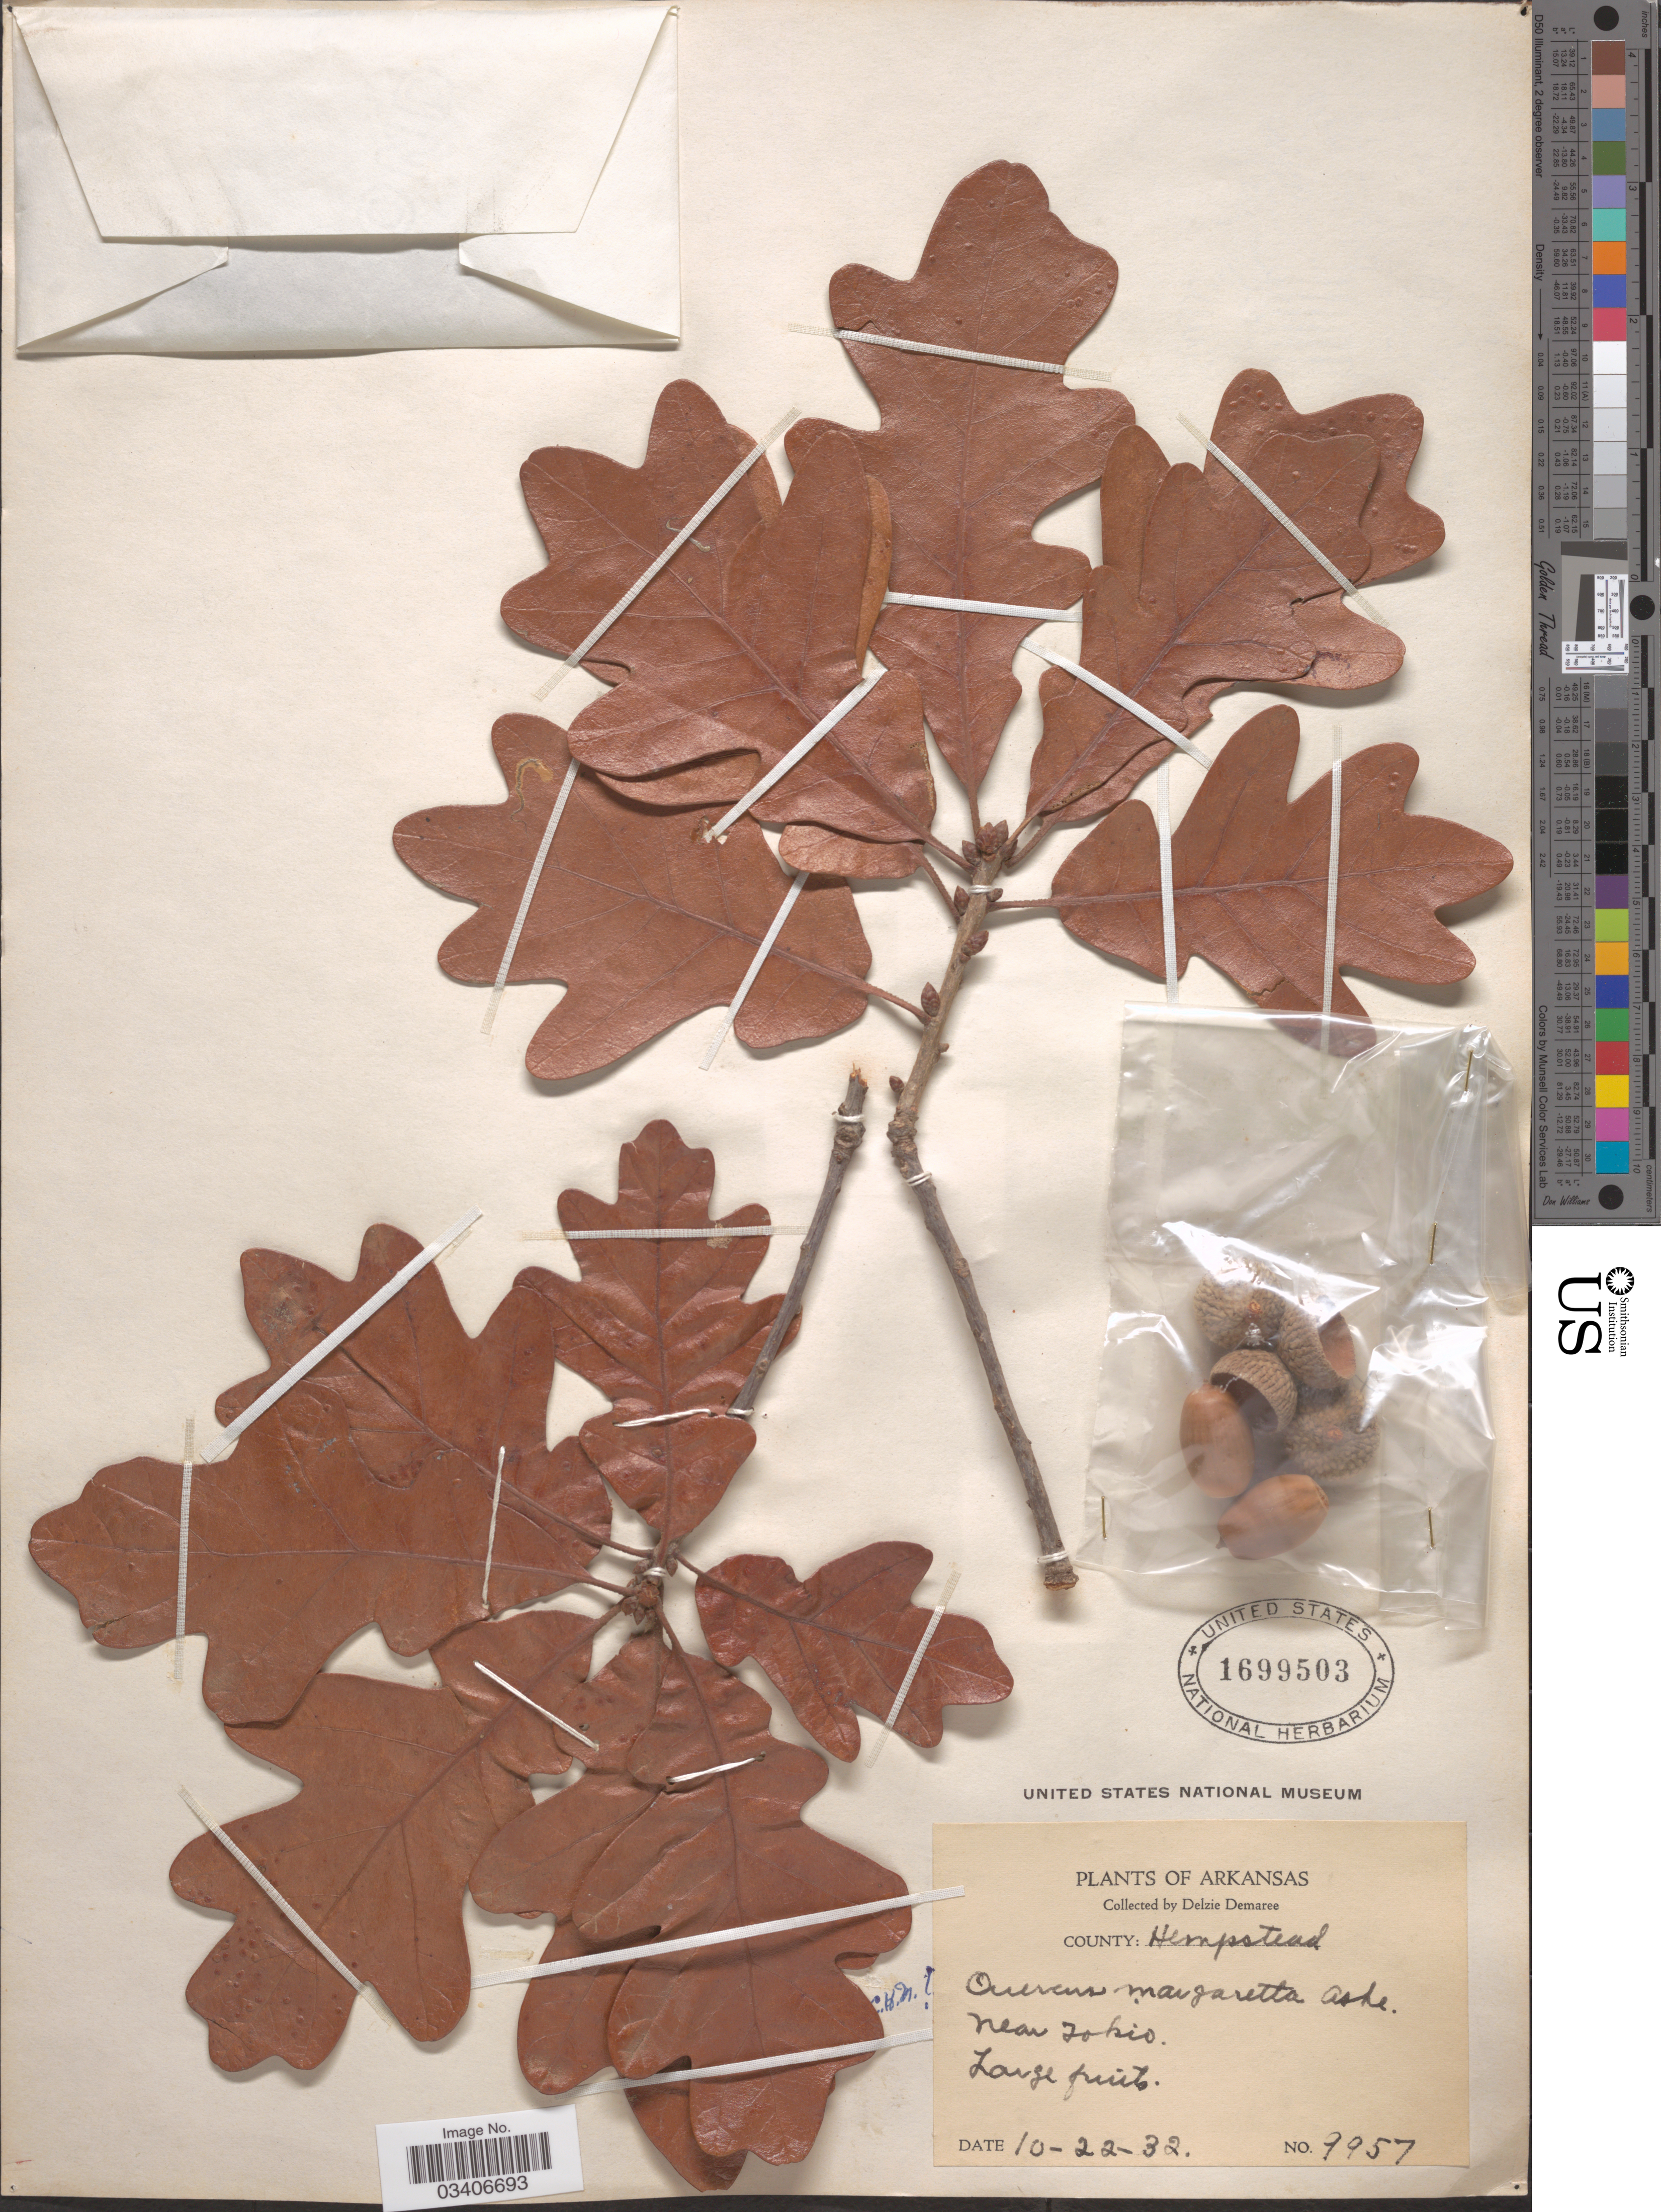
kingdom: Plantae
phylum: Tracheophyta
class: Magnoliopsida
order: Fagales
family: Fagaceae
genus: Quercus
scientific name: Quercus margarettae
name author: Ashe ex Small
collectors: D. Demaree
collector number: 9957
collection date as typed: Transcribed d/m/y: 22/10/32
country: United States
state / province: Arkansas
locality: County: Hempstead, near Tokio.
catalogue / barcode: US 1699503